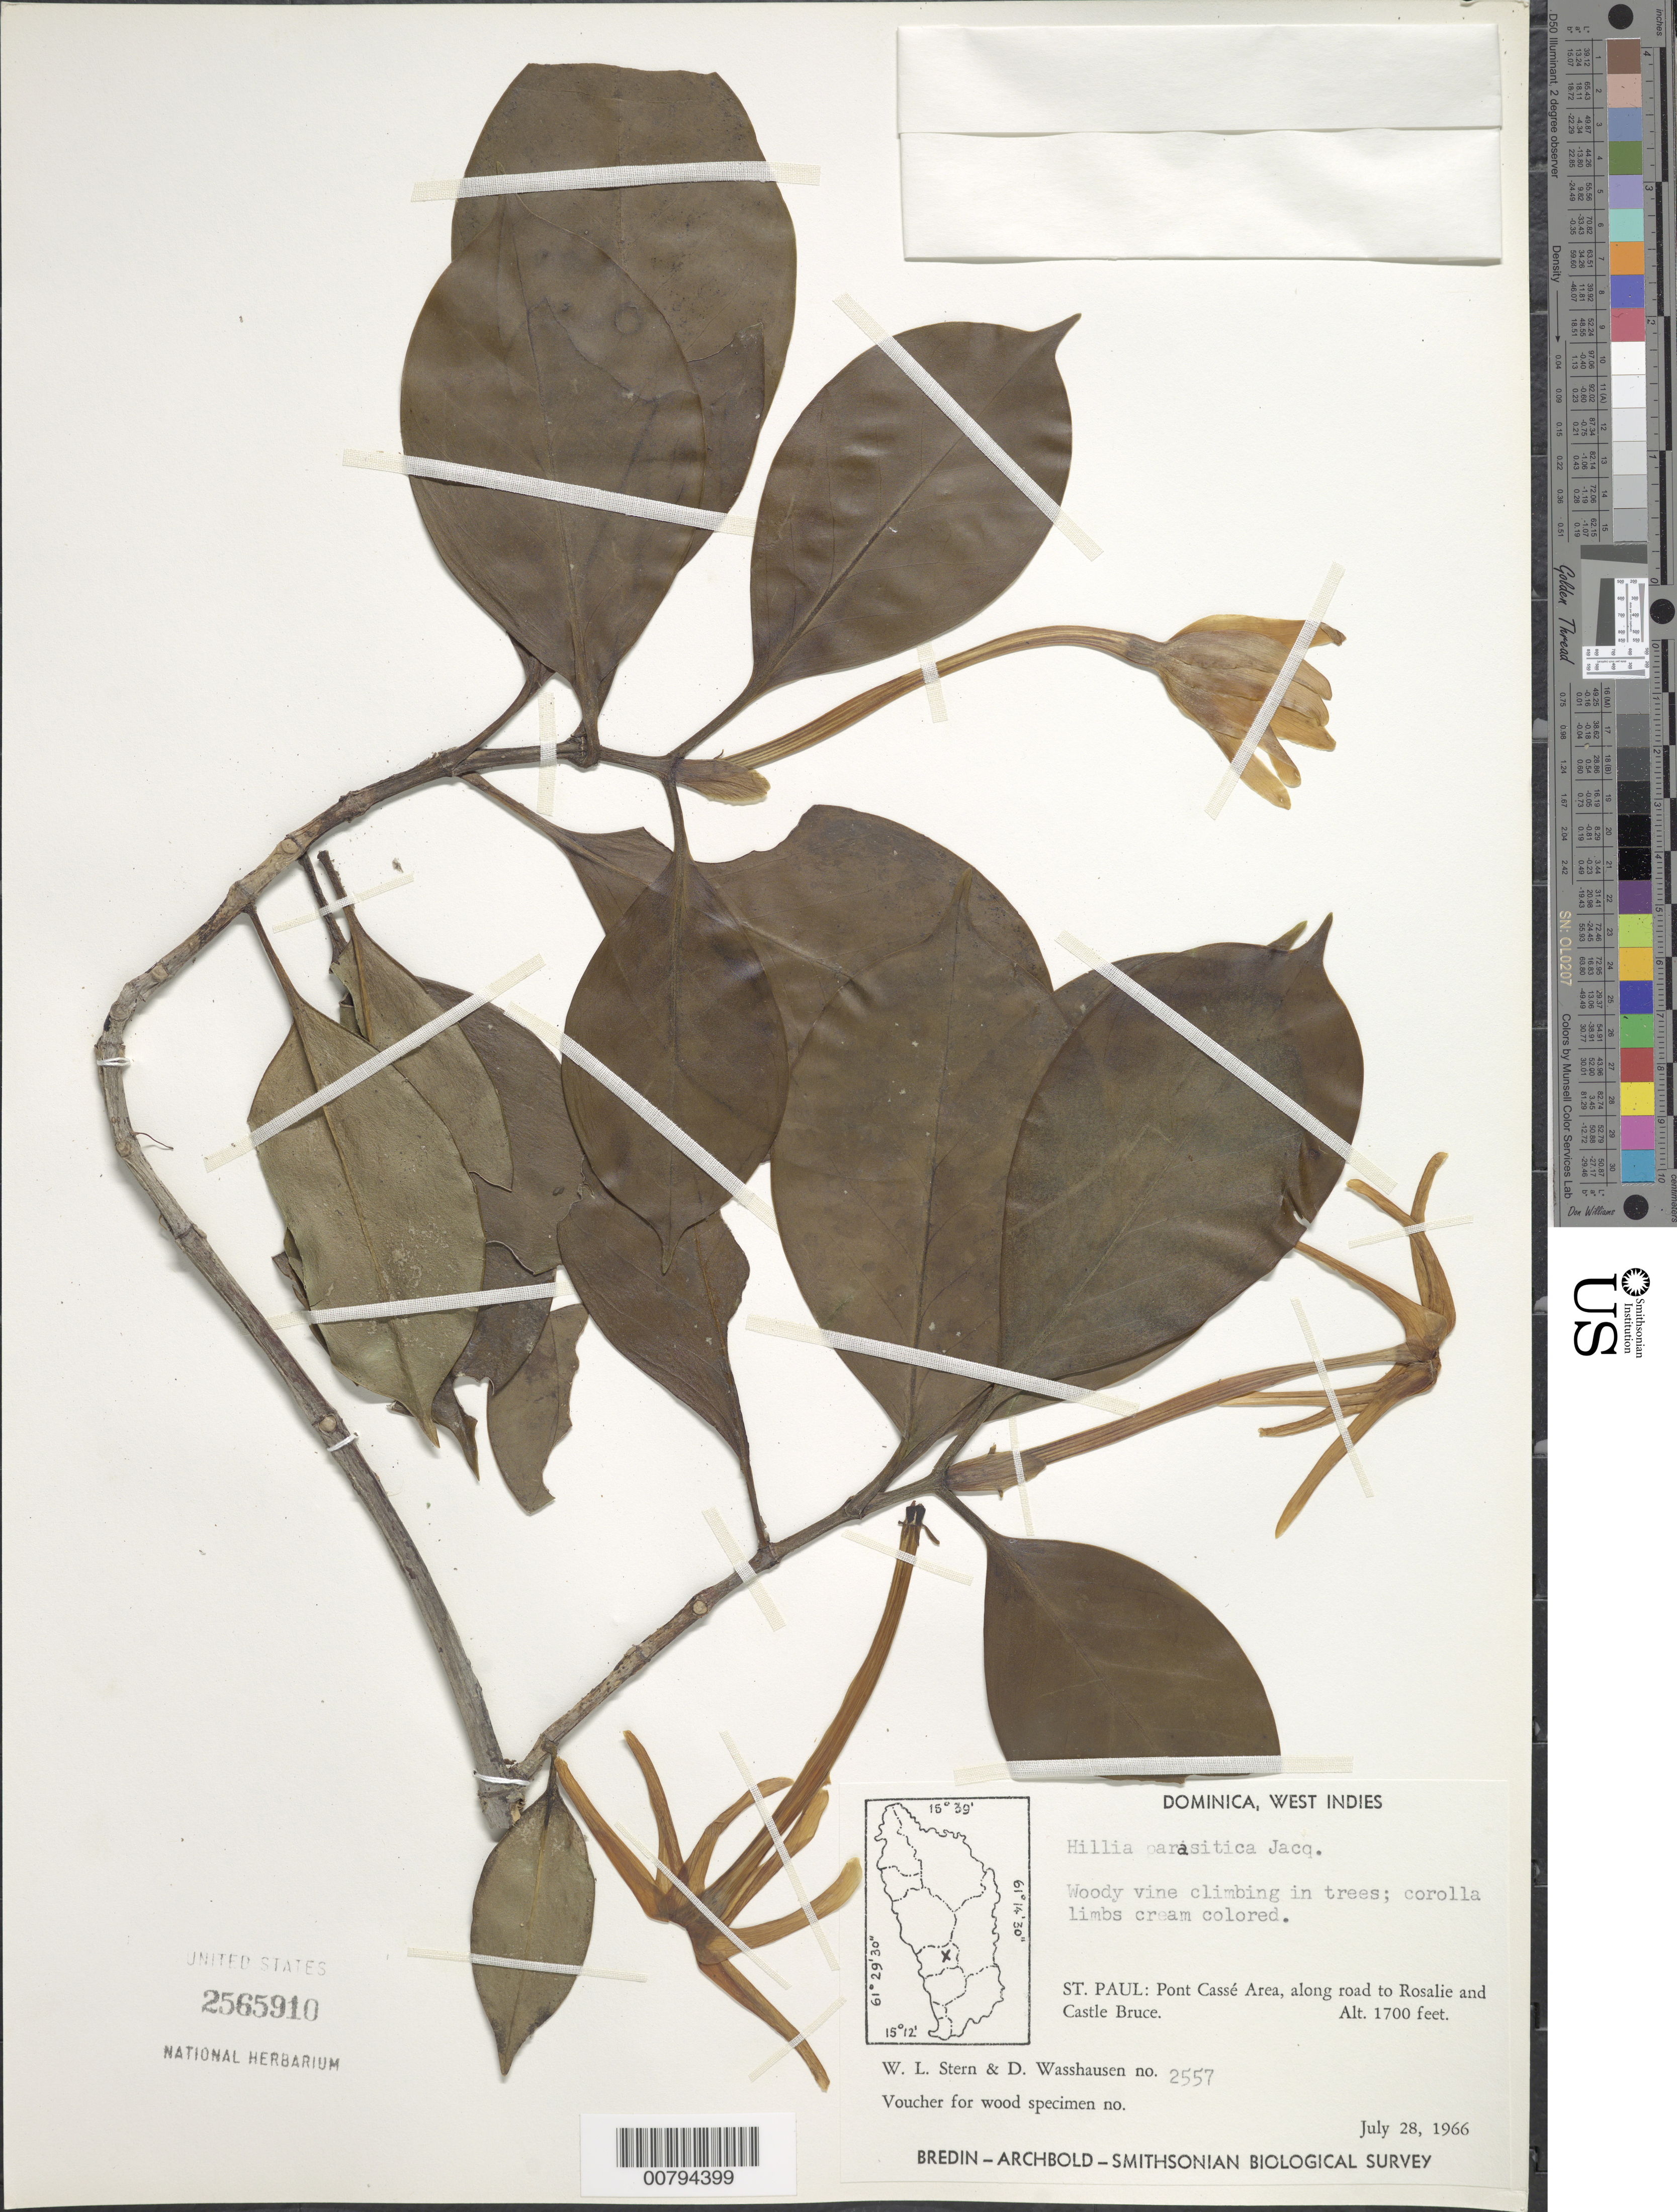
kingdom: Plantae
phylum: Tracheophyta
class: Magnoliopsida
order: Gentianales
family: Rubiaceae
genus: Hillia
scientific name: Hillia parasitica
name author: Jacq.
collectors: W. L. Stern & D. C. Wasshausen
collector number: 2557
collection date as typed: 28 Jul 1966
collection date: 1966-07-28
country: Dominica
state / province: St. Paul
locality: Pont Cassé Area, along road to Rosalie and Castle Bruce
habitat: Climbing in trees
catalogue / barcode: US 2565910